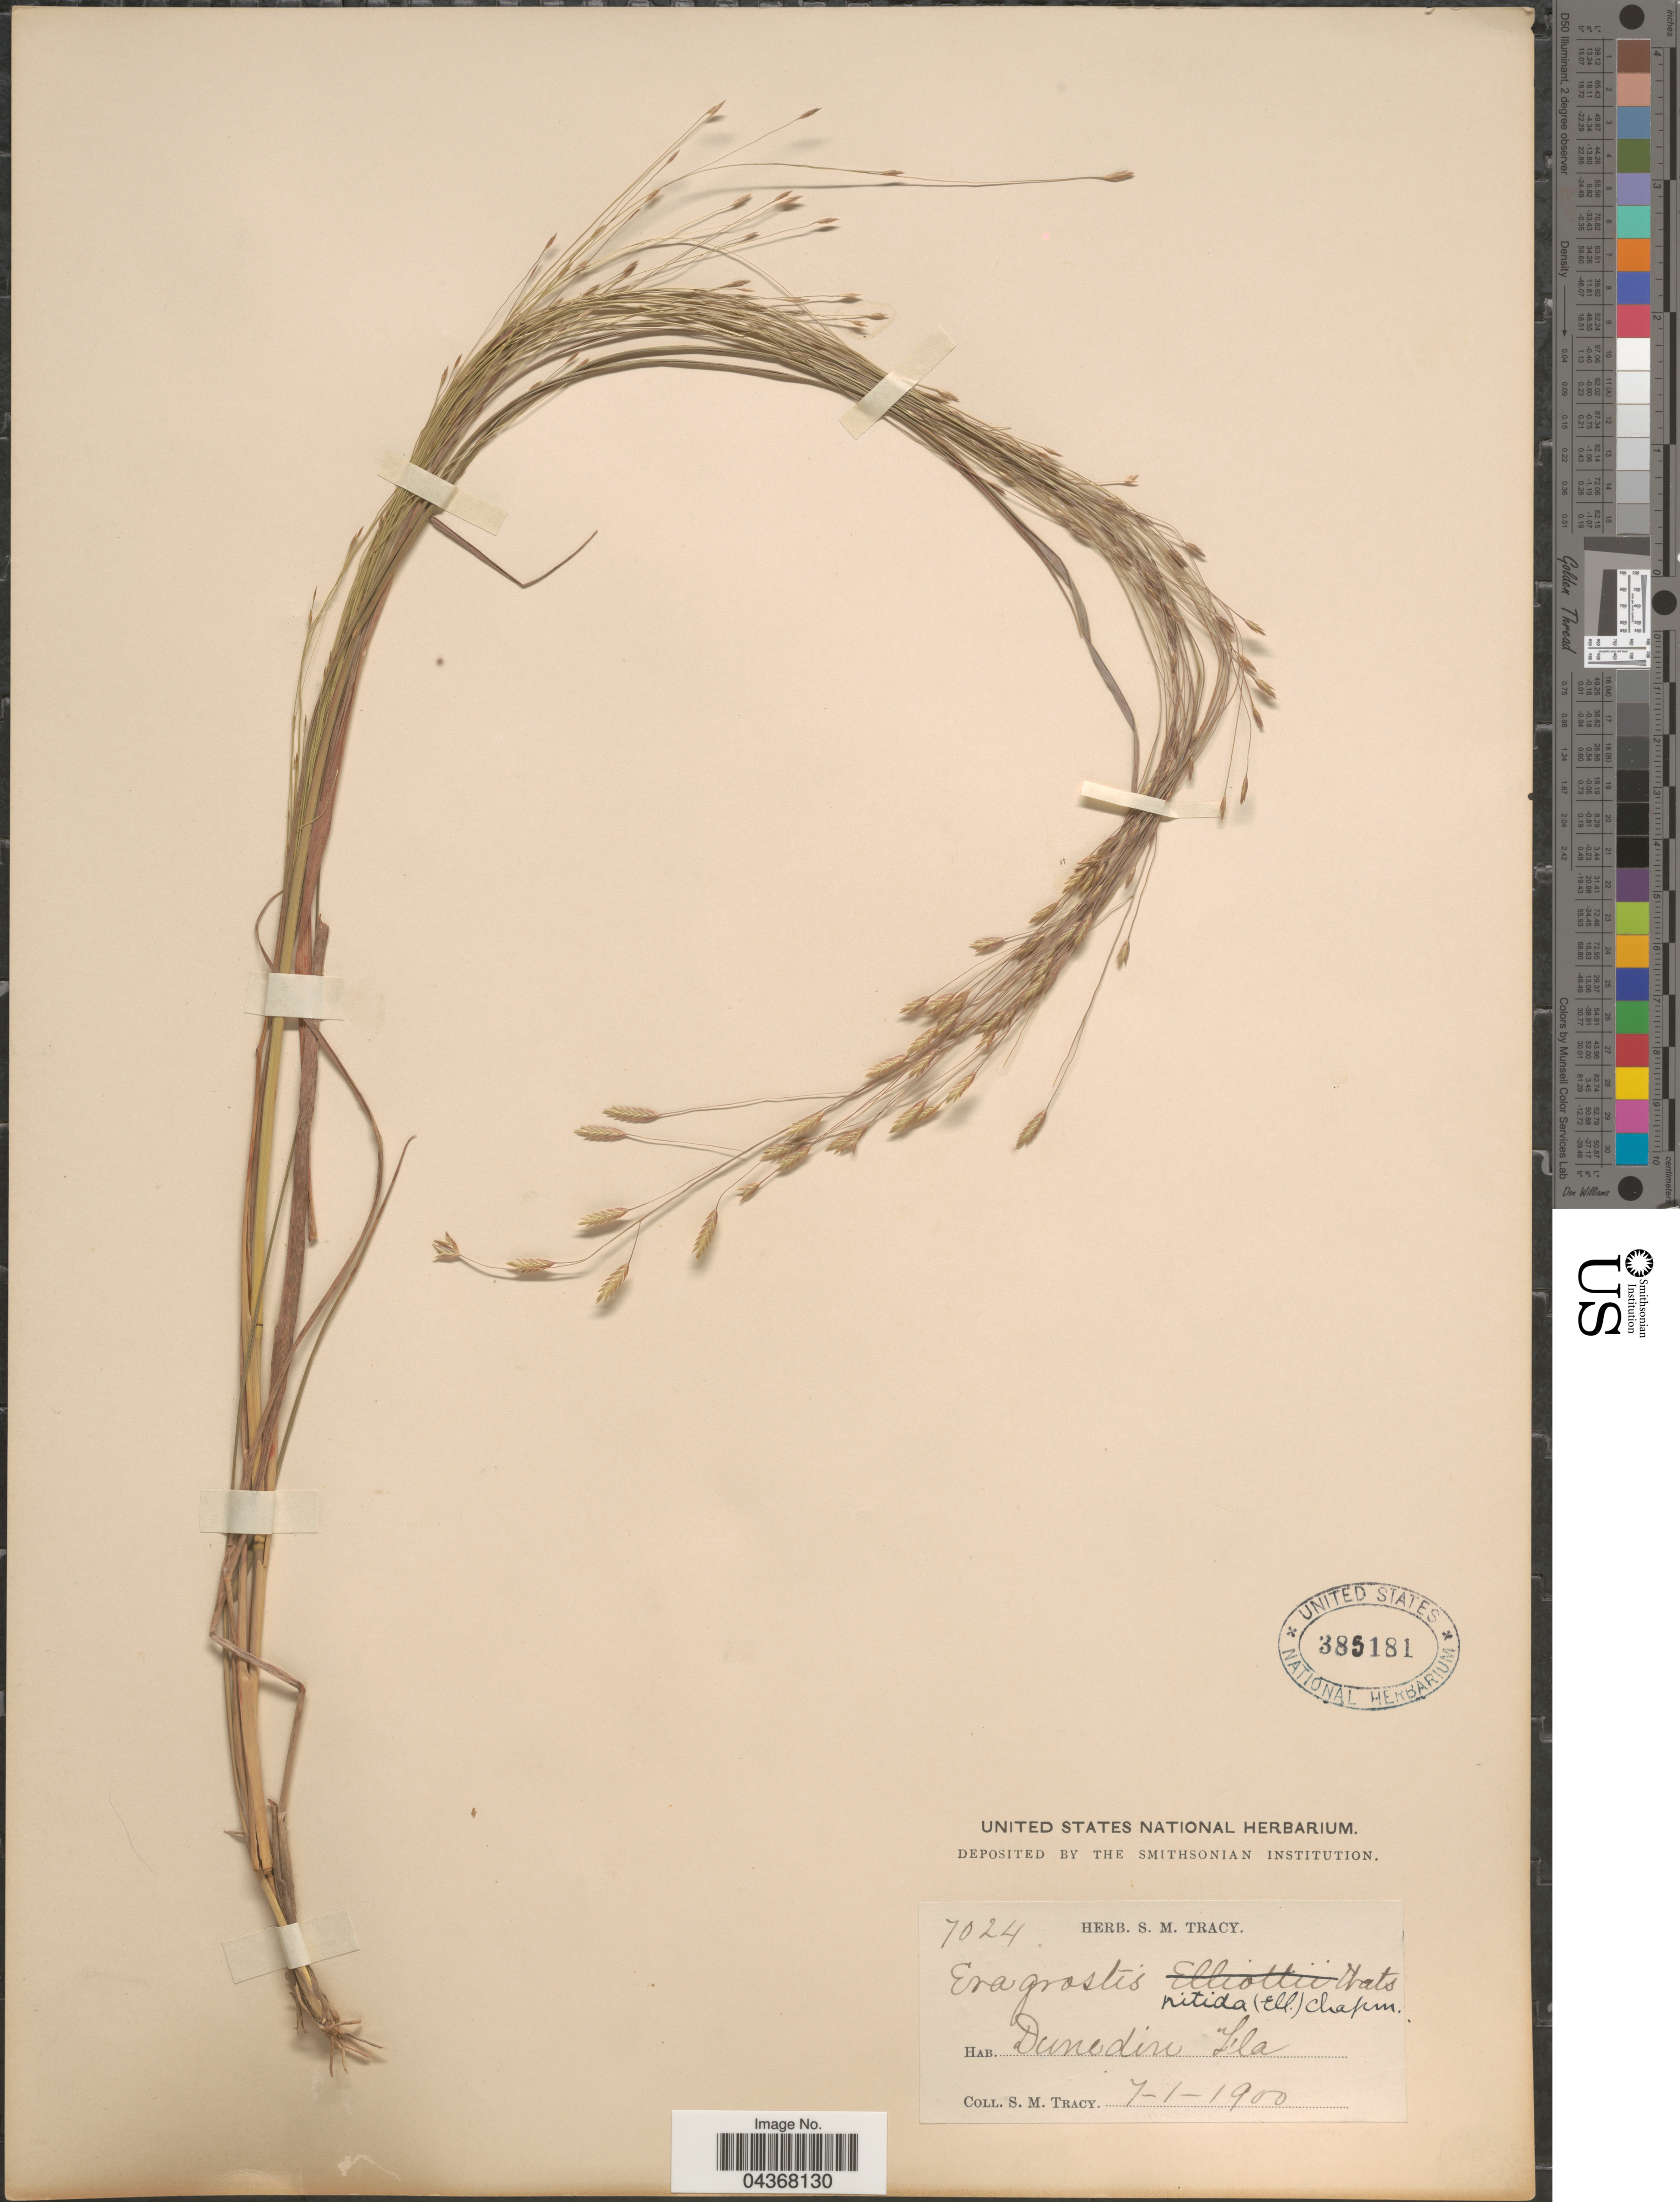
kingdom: Plantae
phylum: Tracheophyta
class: Liliopsida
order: Poales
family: Poaceae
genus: Eragrostis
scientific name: Eragrostis elliottii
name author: S. Watson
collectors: S. M. Tracy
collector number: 7024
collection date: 1900-07-01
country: United States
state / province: Florida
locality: Dunedin.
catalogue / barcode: US 385181